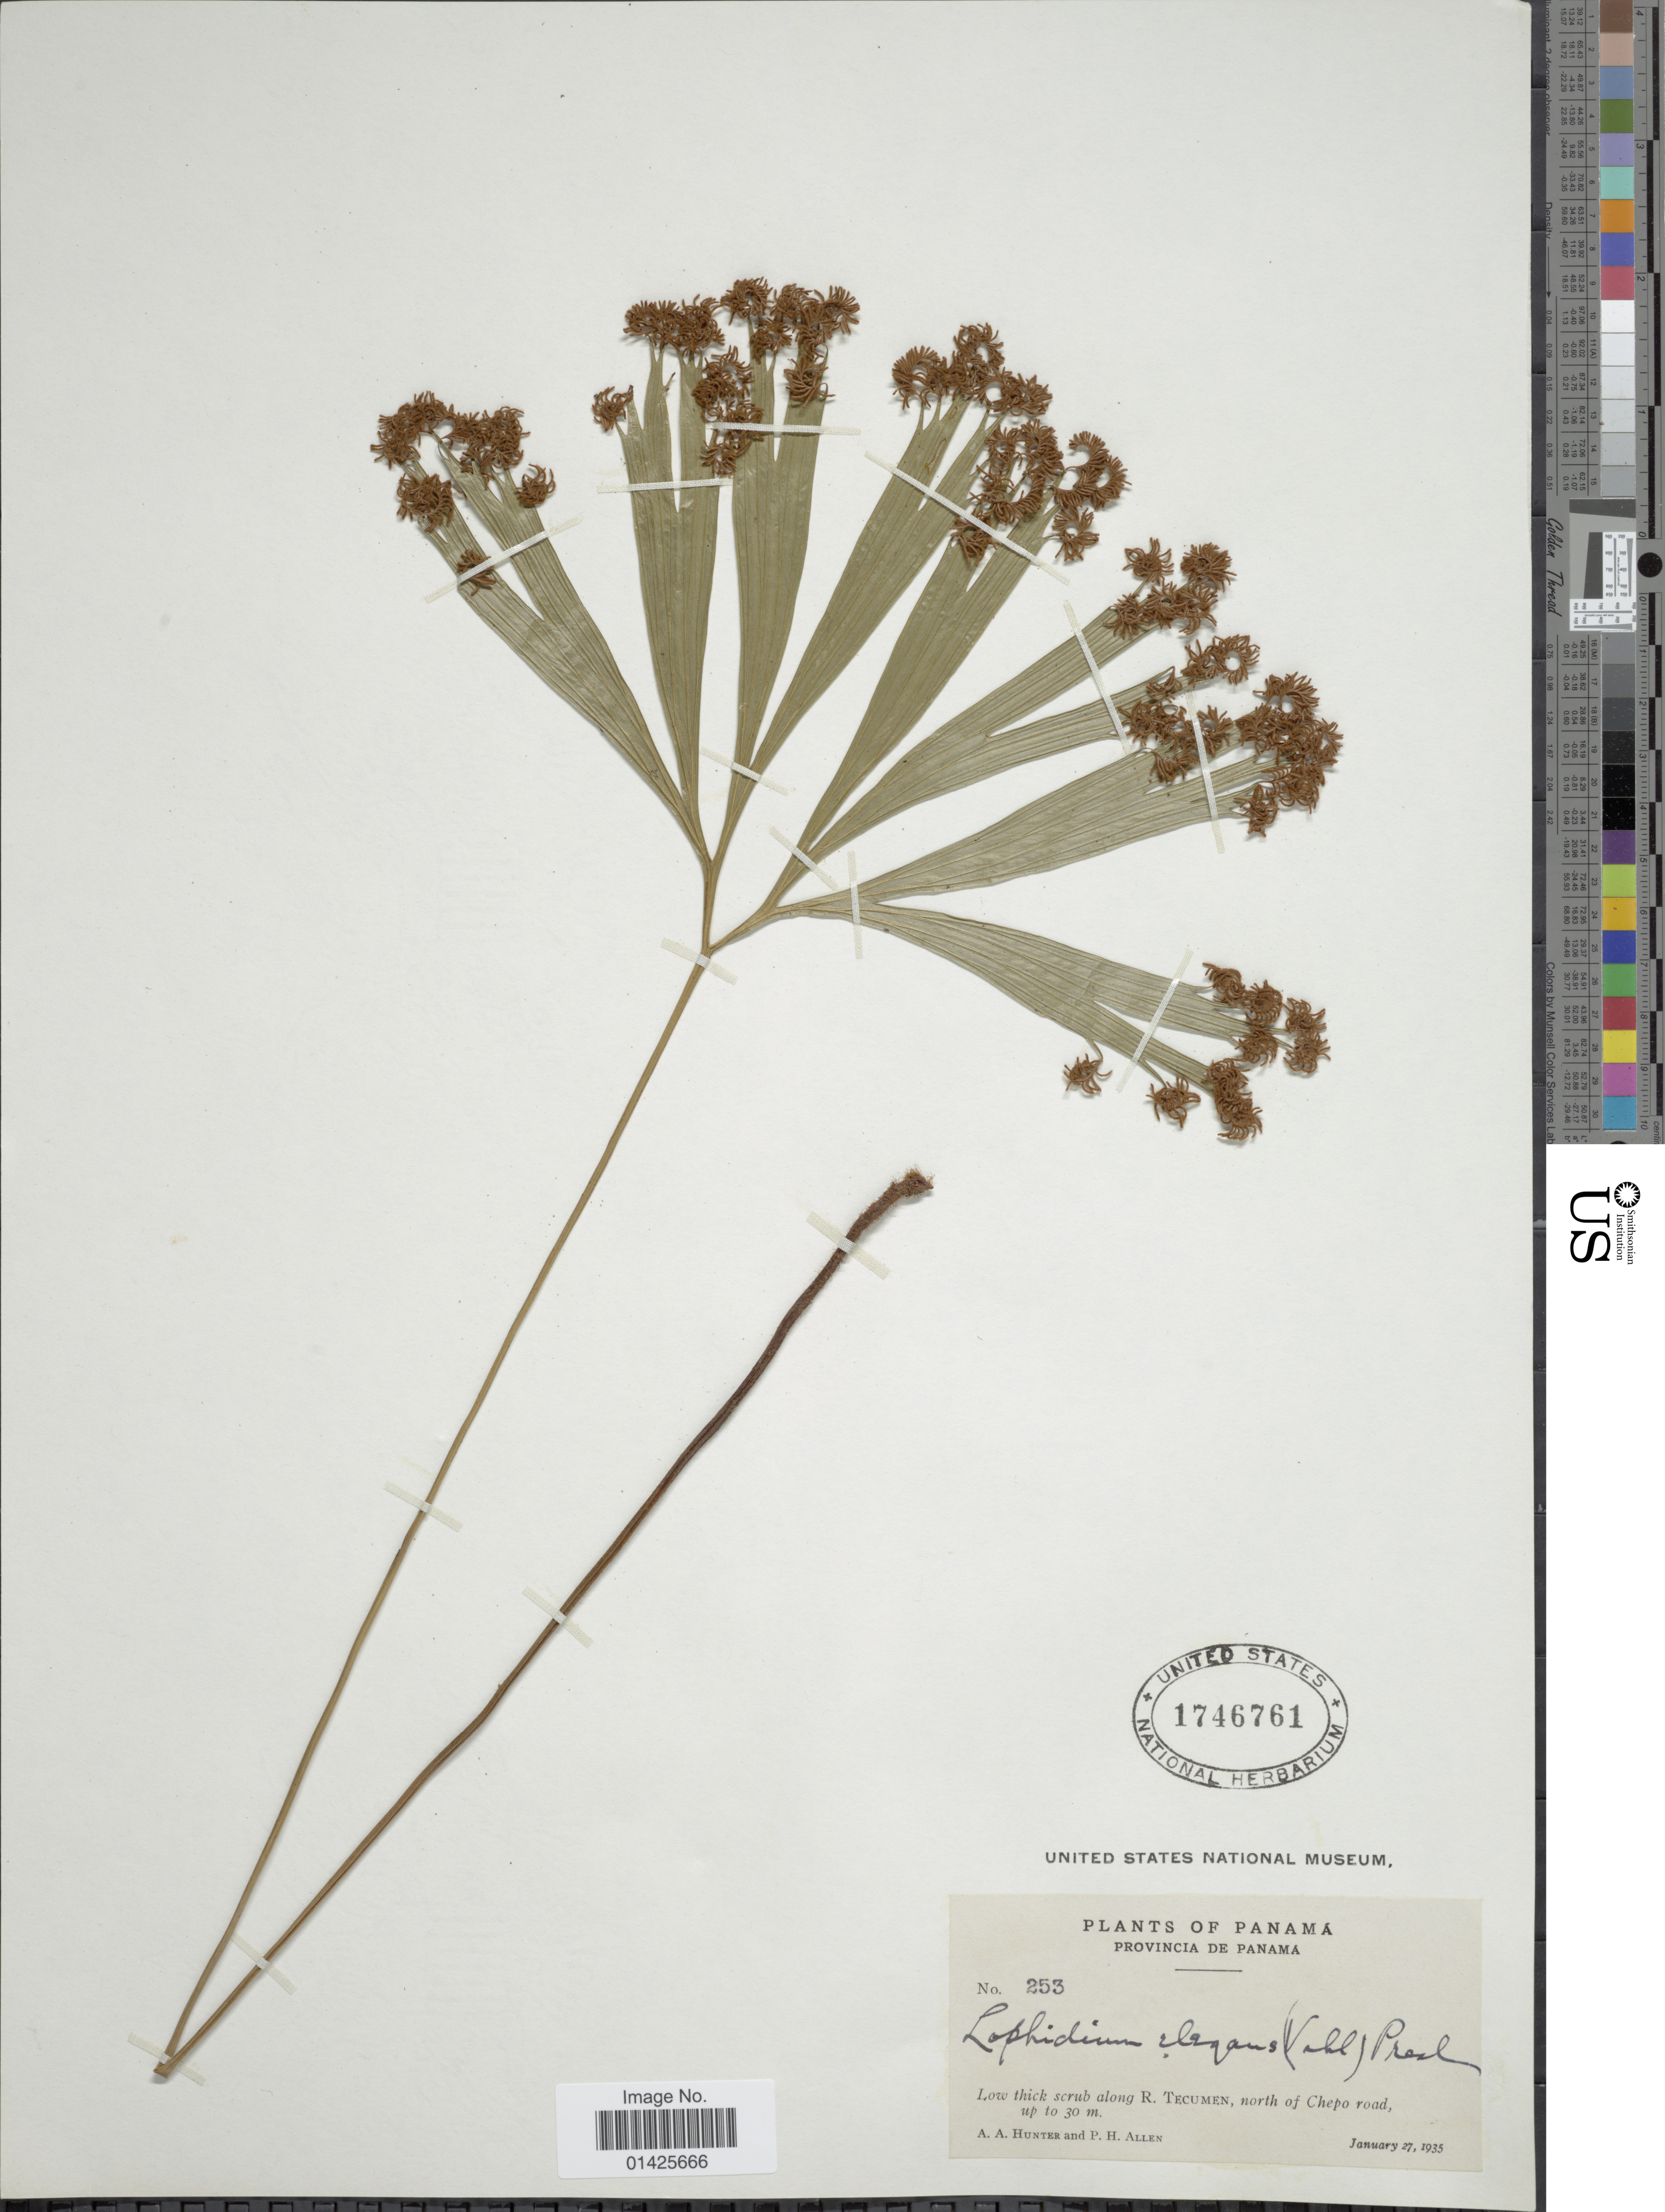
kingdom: Plantae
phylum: Tracheophyta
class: Polypodiopsida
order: Schizaeales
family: Schizaeaceae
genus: Schizaea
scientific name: Schizaea elegans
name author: (Vahl) Sw.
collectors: A. Hunter & P. H. Allen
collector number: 253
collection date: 1935-01-27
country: Panama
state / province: Panamá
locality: Low thick scrub along R. Tecumen, north of Chep road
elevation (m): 30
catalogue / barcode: US 1746761